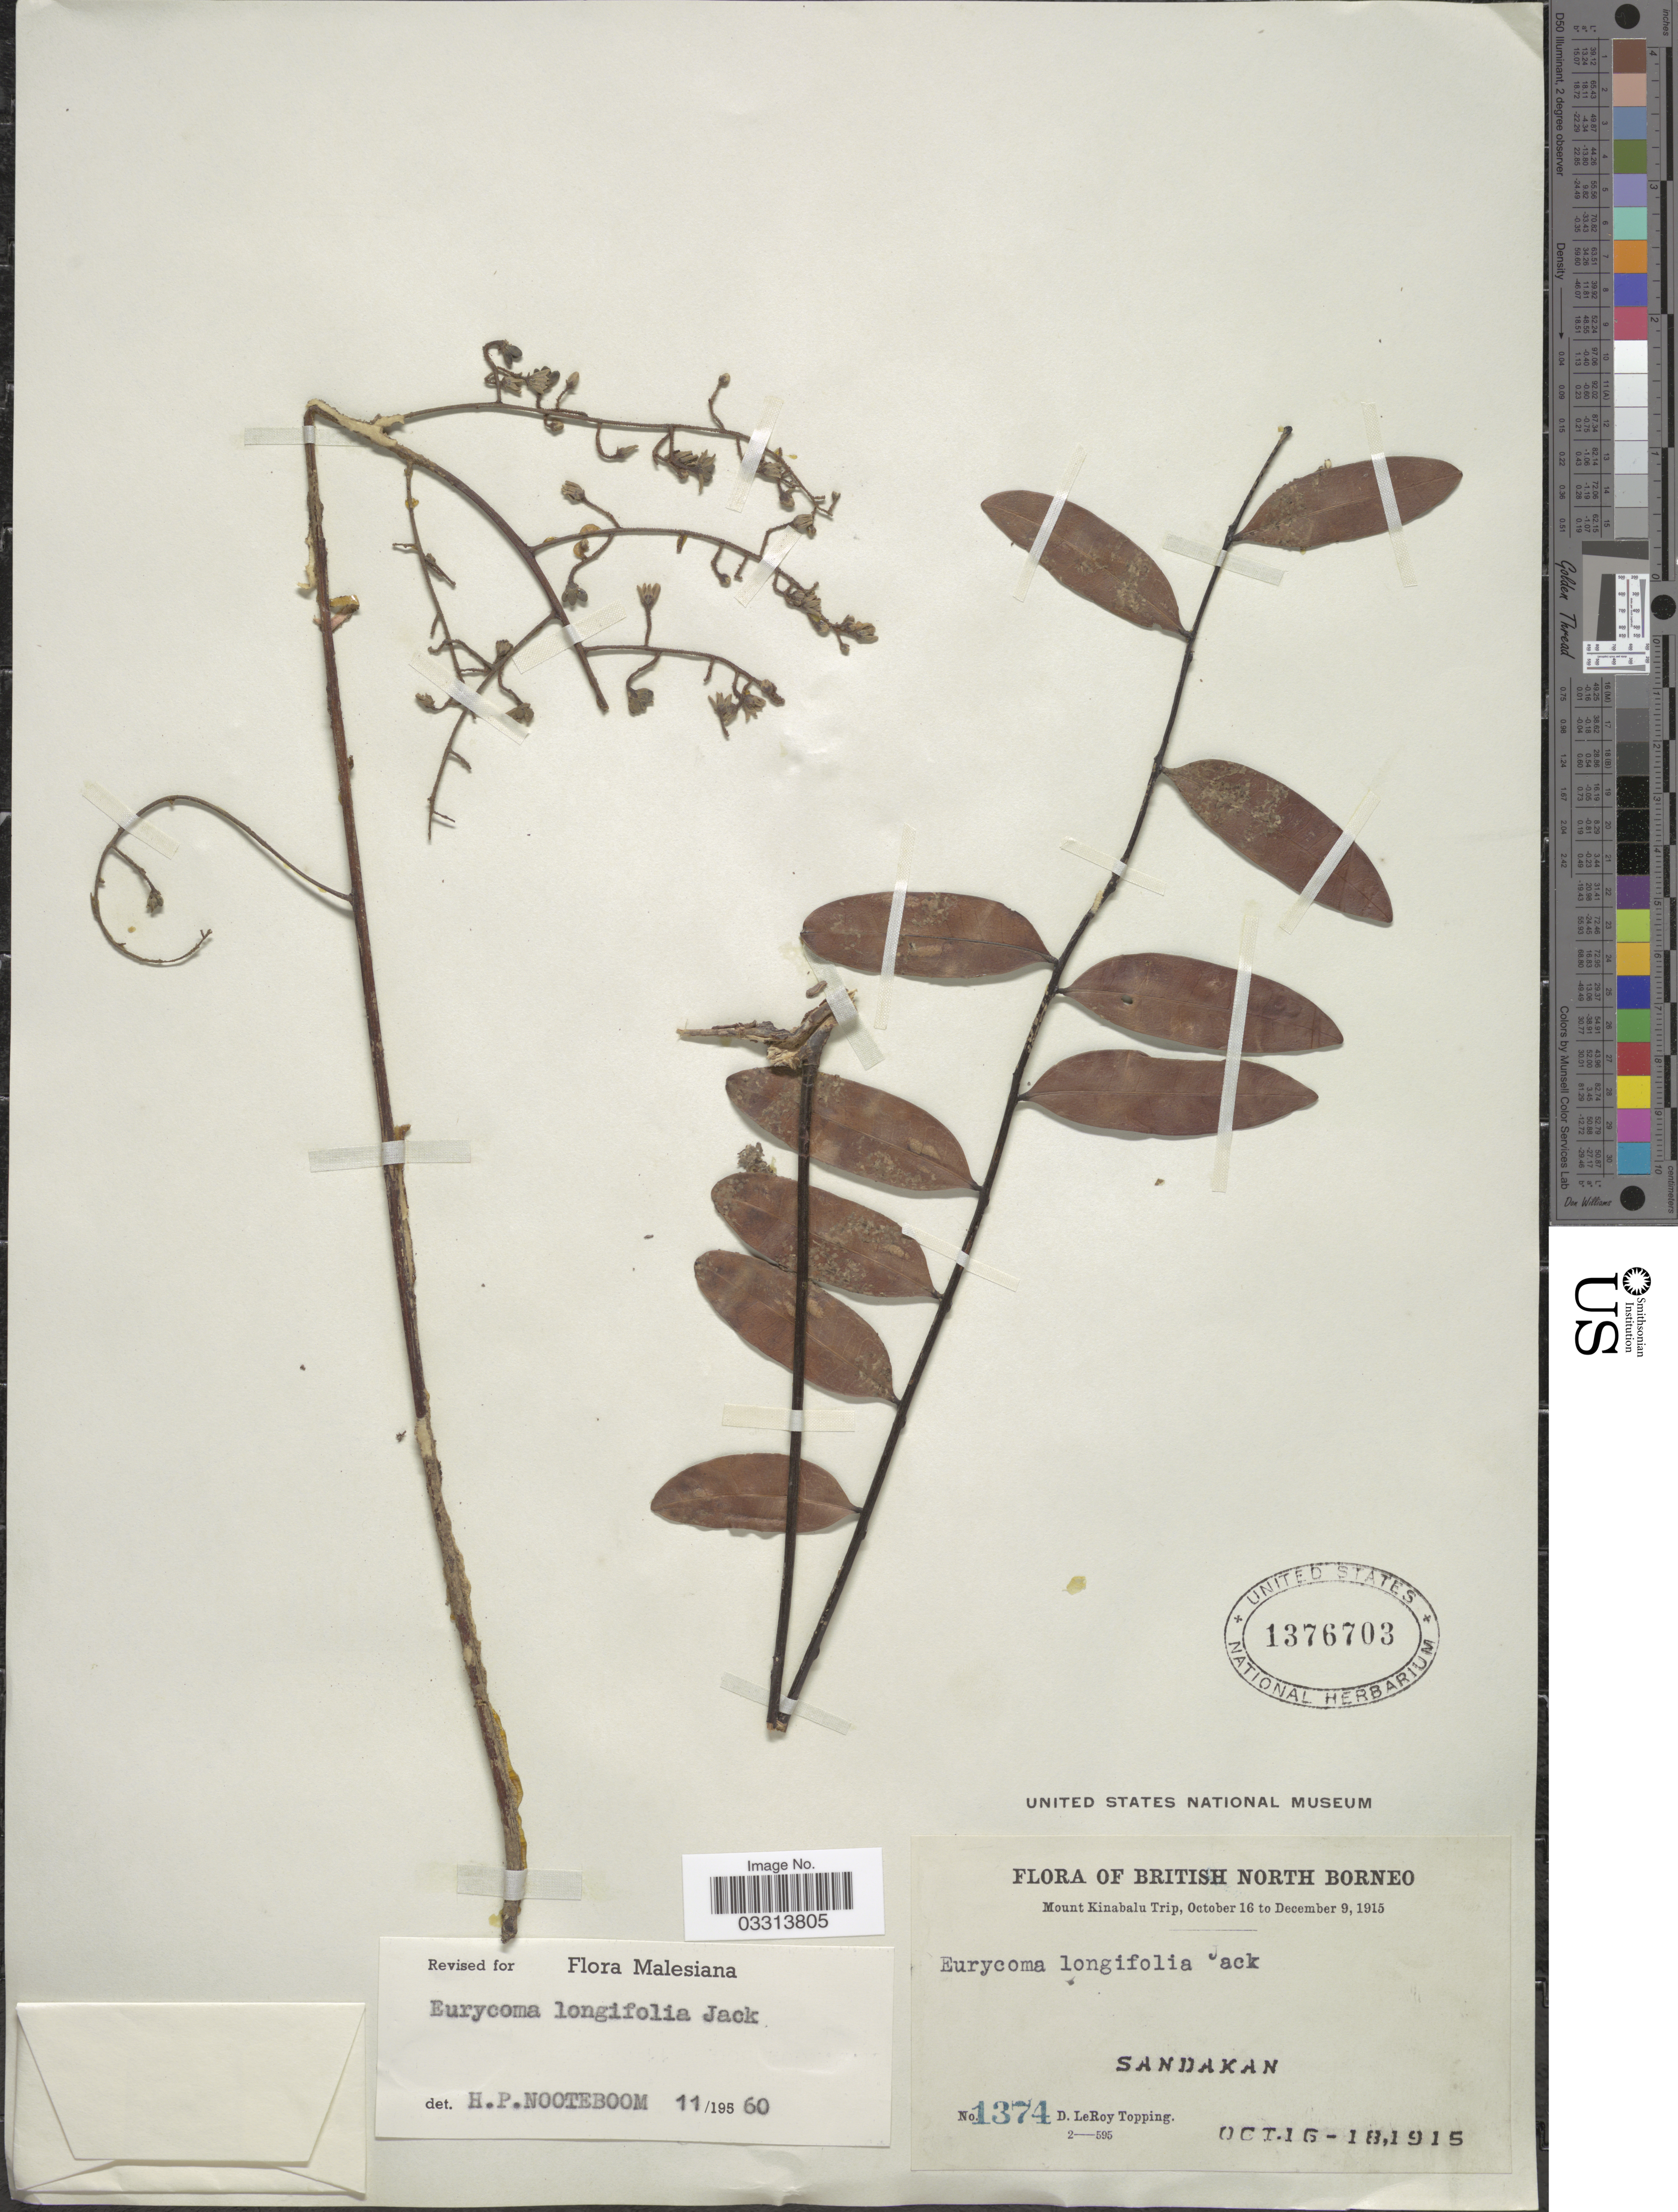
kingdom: Plantae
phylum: Tracheophyta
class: Magnoliopsida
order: Sapindales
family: Simaroubaceae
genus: Eurycoma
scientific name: Eurycoma apiculata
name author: A.W. Benn.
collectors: D. L. Topping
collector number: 1374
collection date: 1915-10-16/1915-10-18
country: Malaysia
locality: British North Borneo, Sandakan.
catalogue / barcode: US 1376703